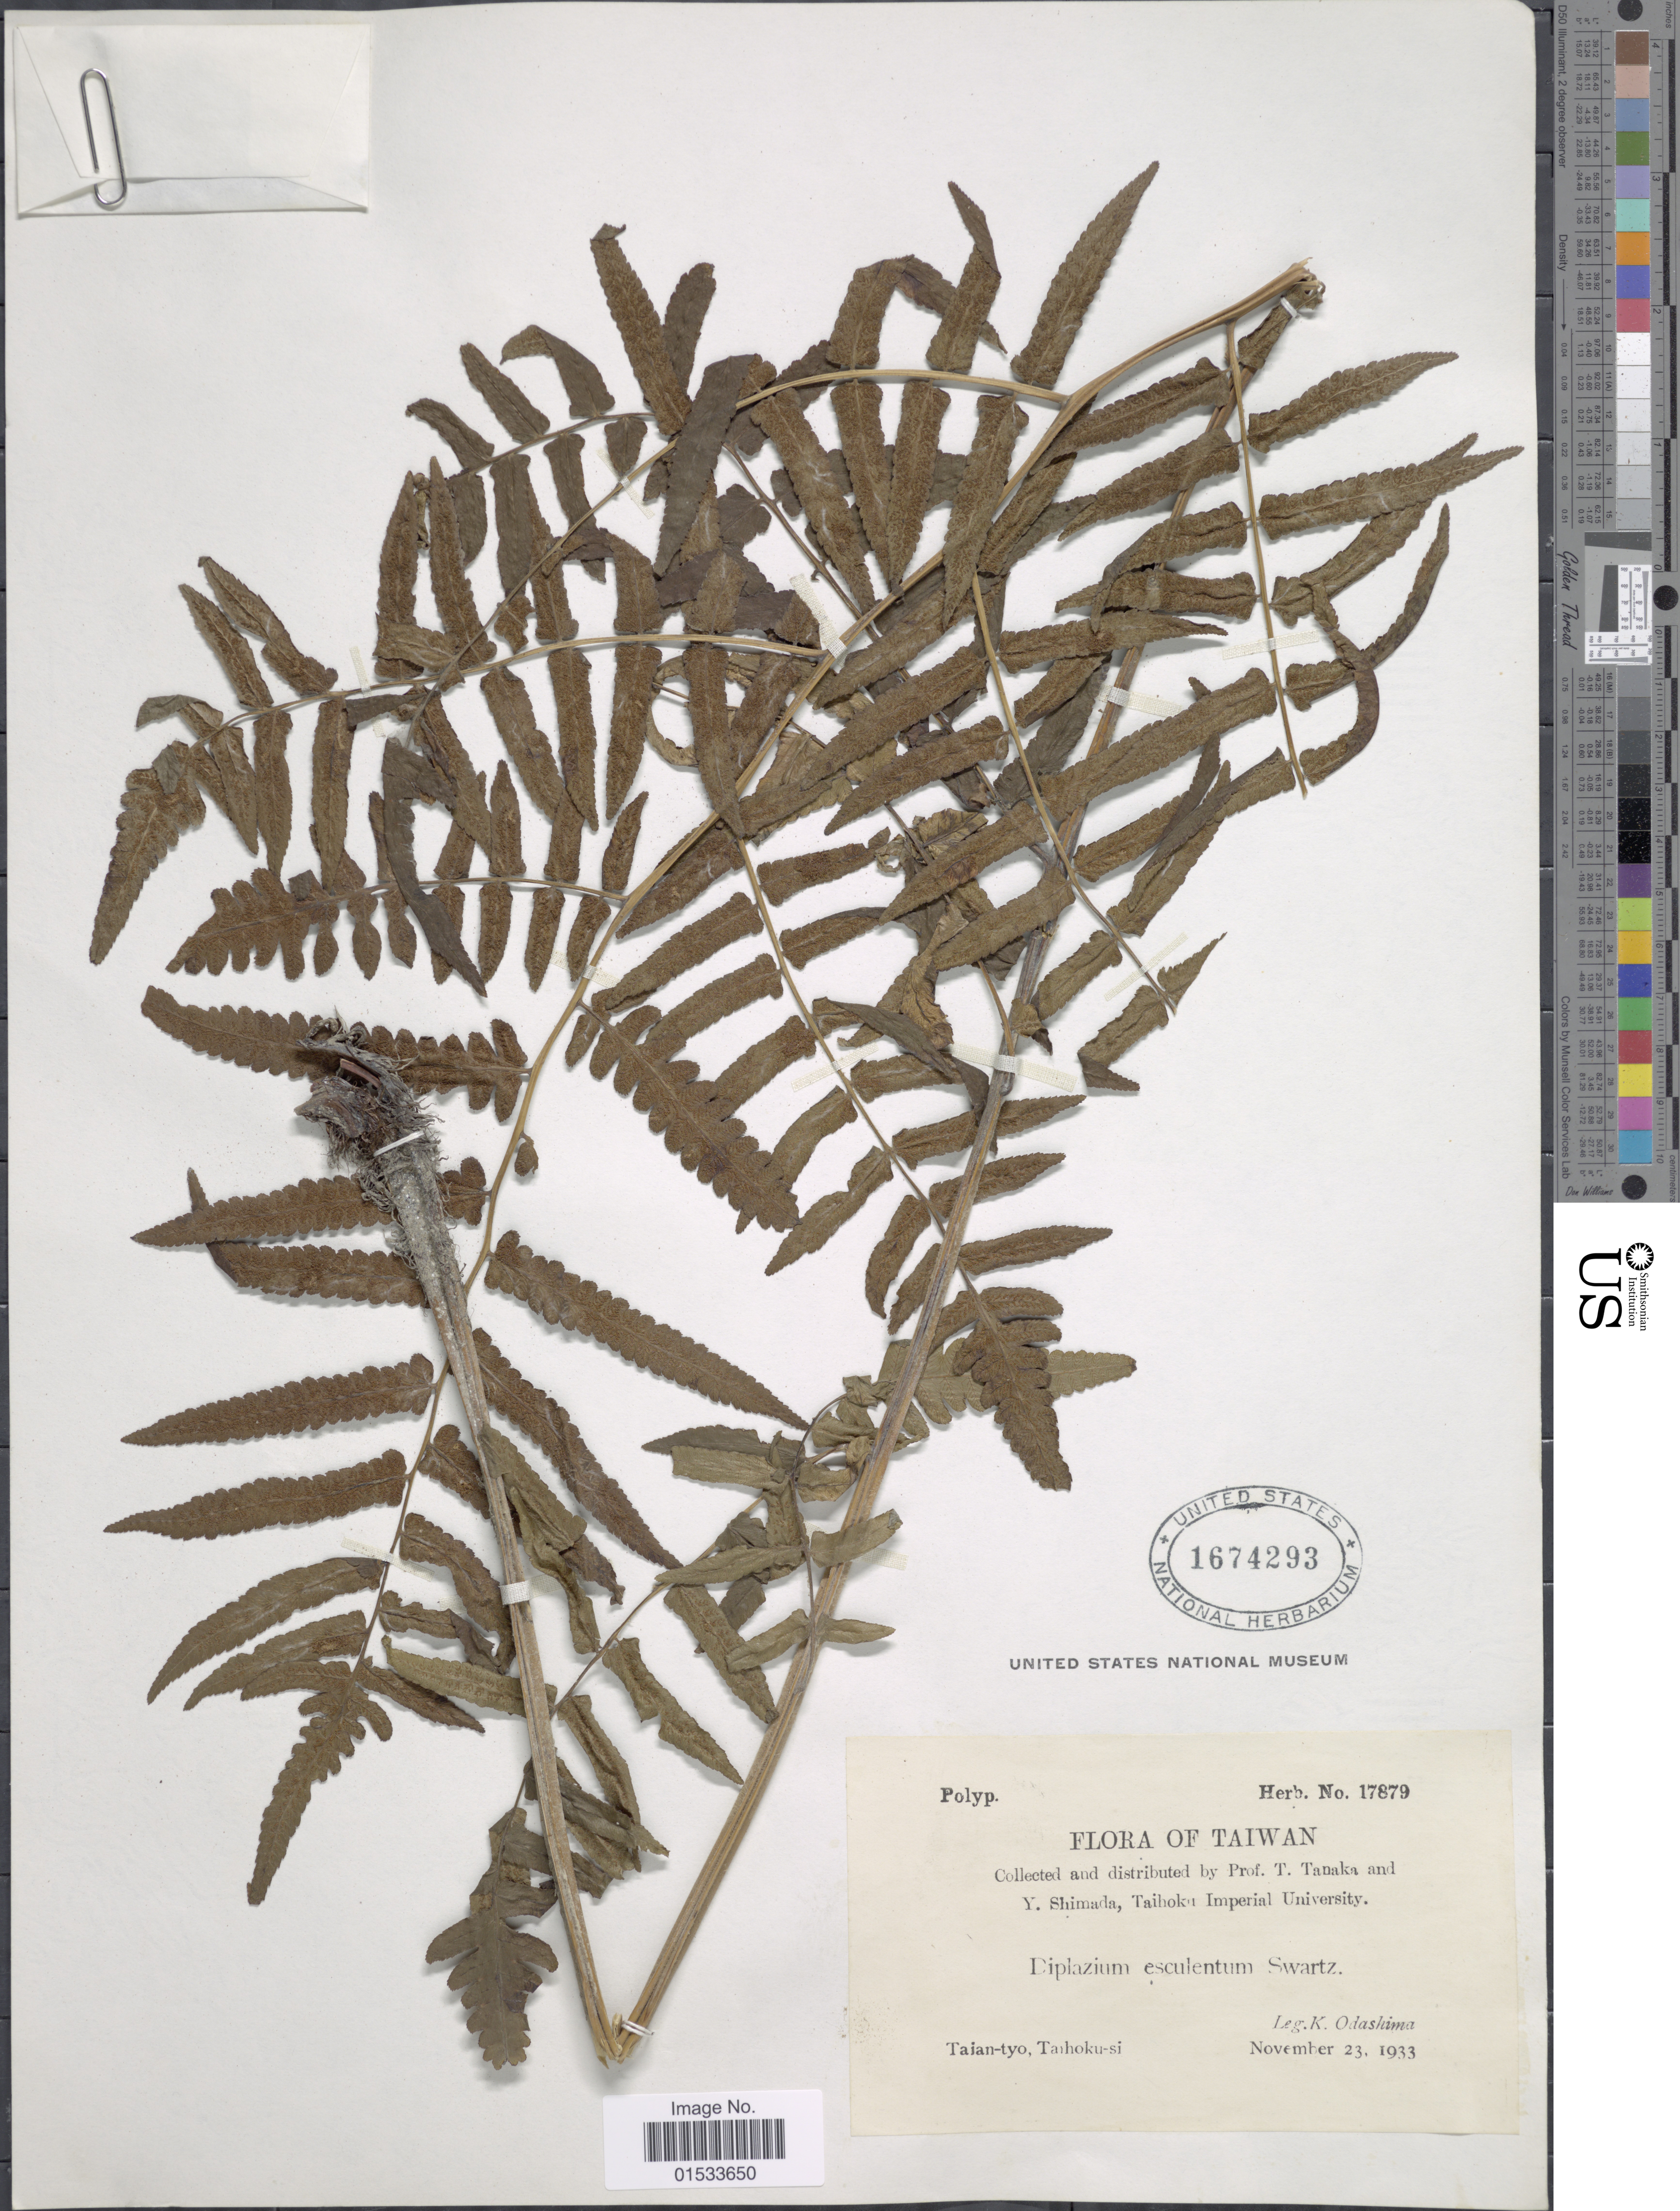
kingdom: Plantae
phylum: Tracheophyta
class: Polypodiopsida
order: Polypodiales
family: Athyriaceae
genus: Diplazium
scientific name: Diplazium esculentum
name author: (Retz.) Sw.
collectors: T. Tanaka, Y. Shimada, K. Odashima & K. Odashima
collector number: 17879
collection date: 1933-11-23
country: Taiwan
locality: Taian- tyo, Tanhoku- si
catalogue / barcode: US 1674293